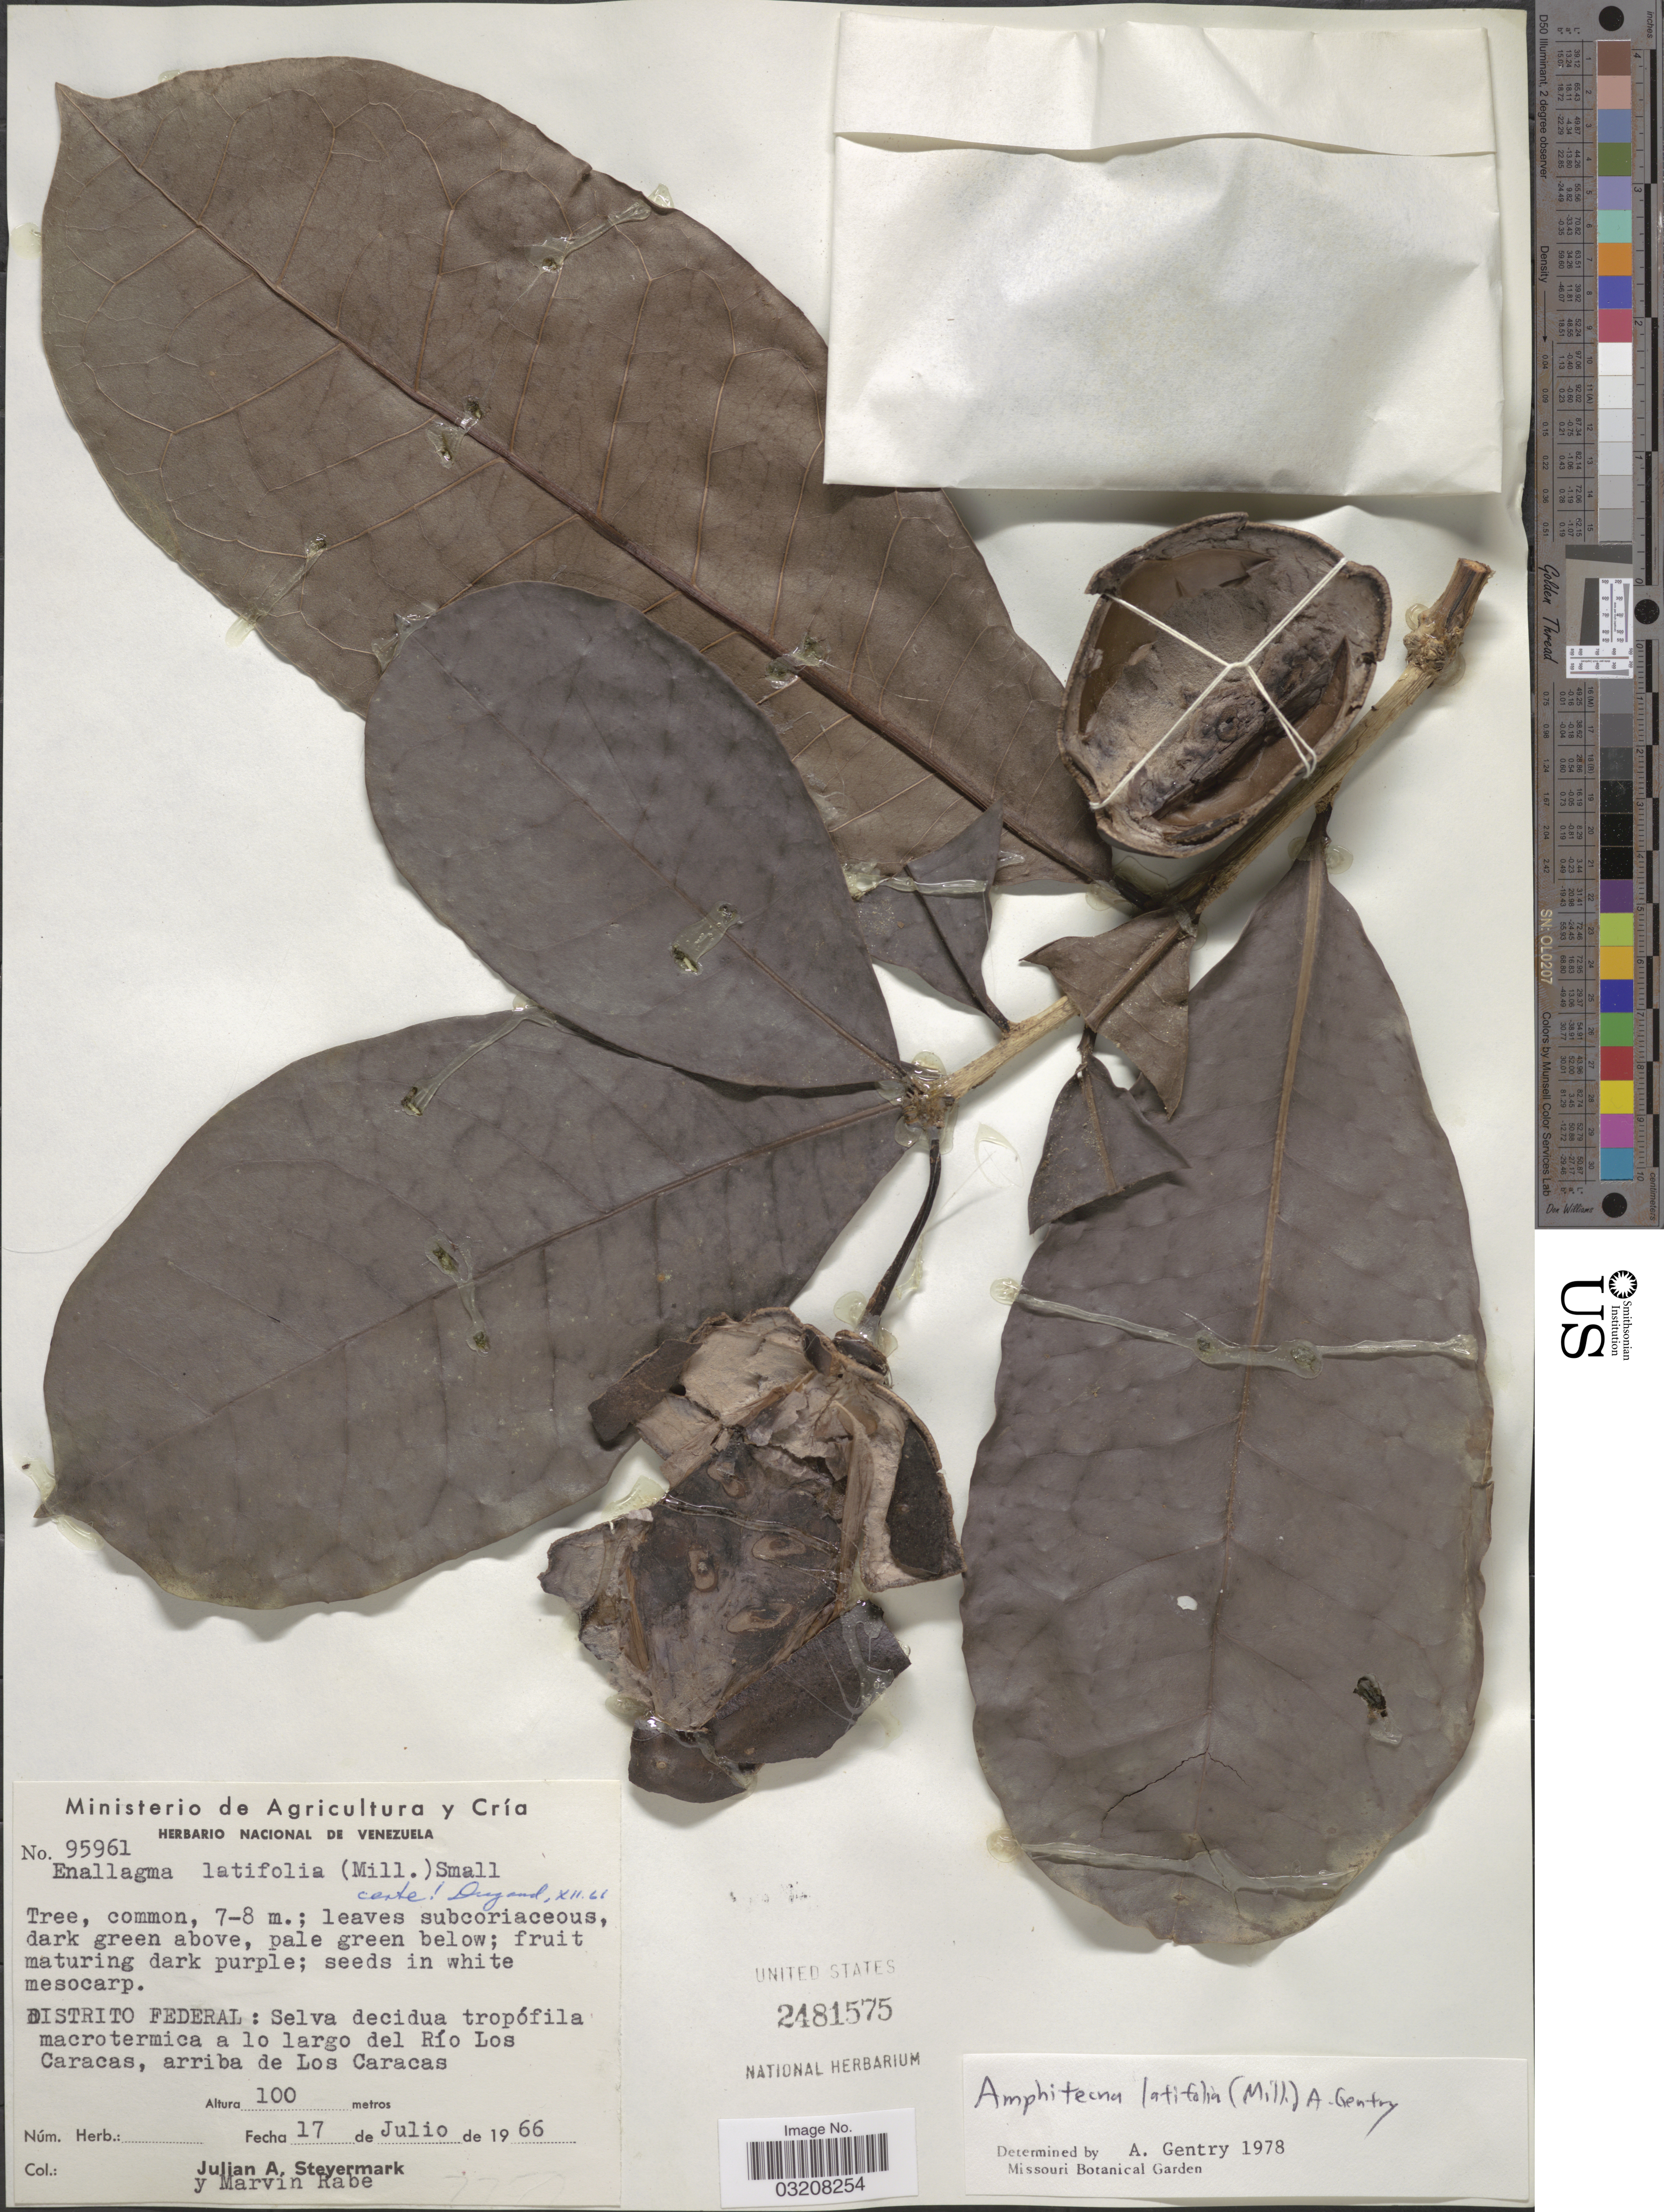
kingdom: Plantae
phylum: Tracheophyta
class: Magnoliopsida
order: Lamiales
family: Bignoniaceae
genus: Amphitecna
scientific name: Amphitecna latifolia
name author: (Mill.) A.H. Gentry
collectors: J. Steyermark & M. Rabe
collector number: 95961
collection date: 1966-07-17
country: Venezuela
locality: Distrito Federal: Selva decidua tropófila macrotermica a lo largo del Río Los Caracas, arriba de los Caracas.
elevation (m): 100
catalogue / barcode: US 2481575